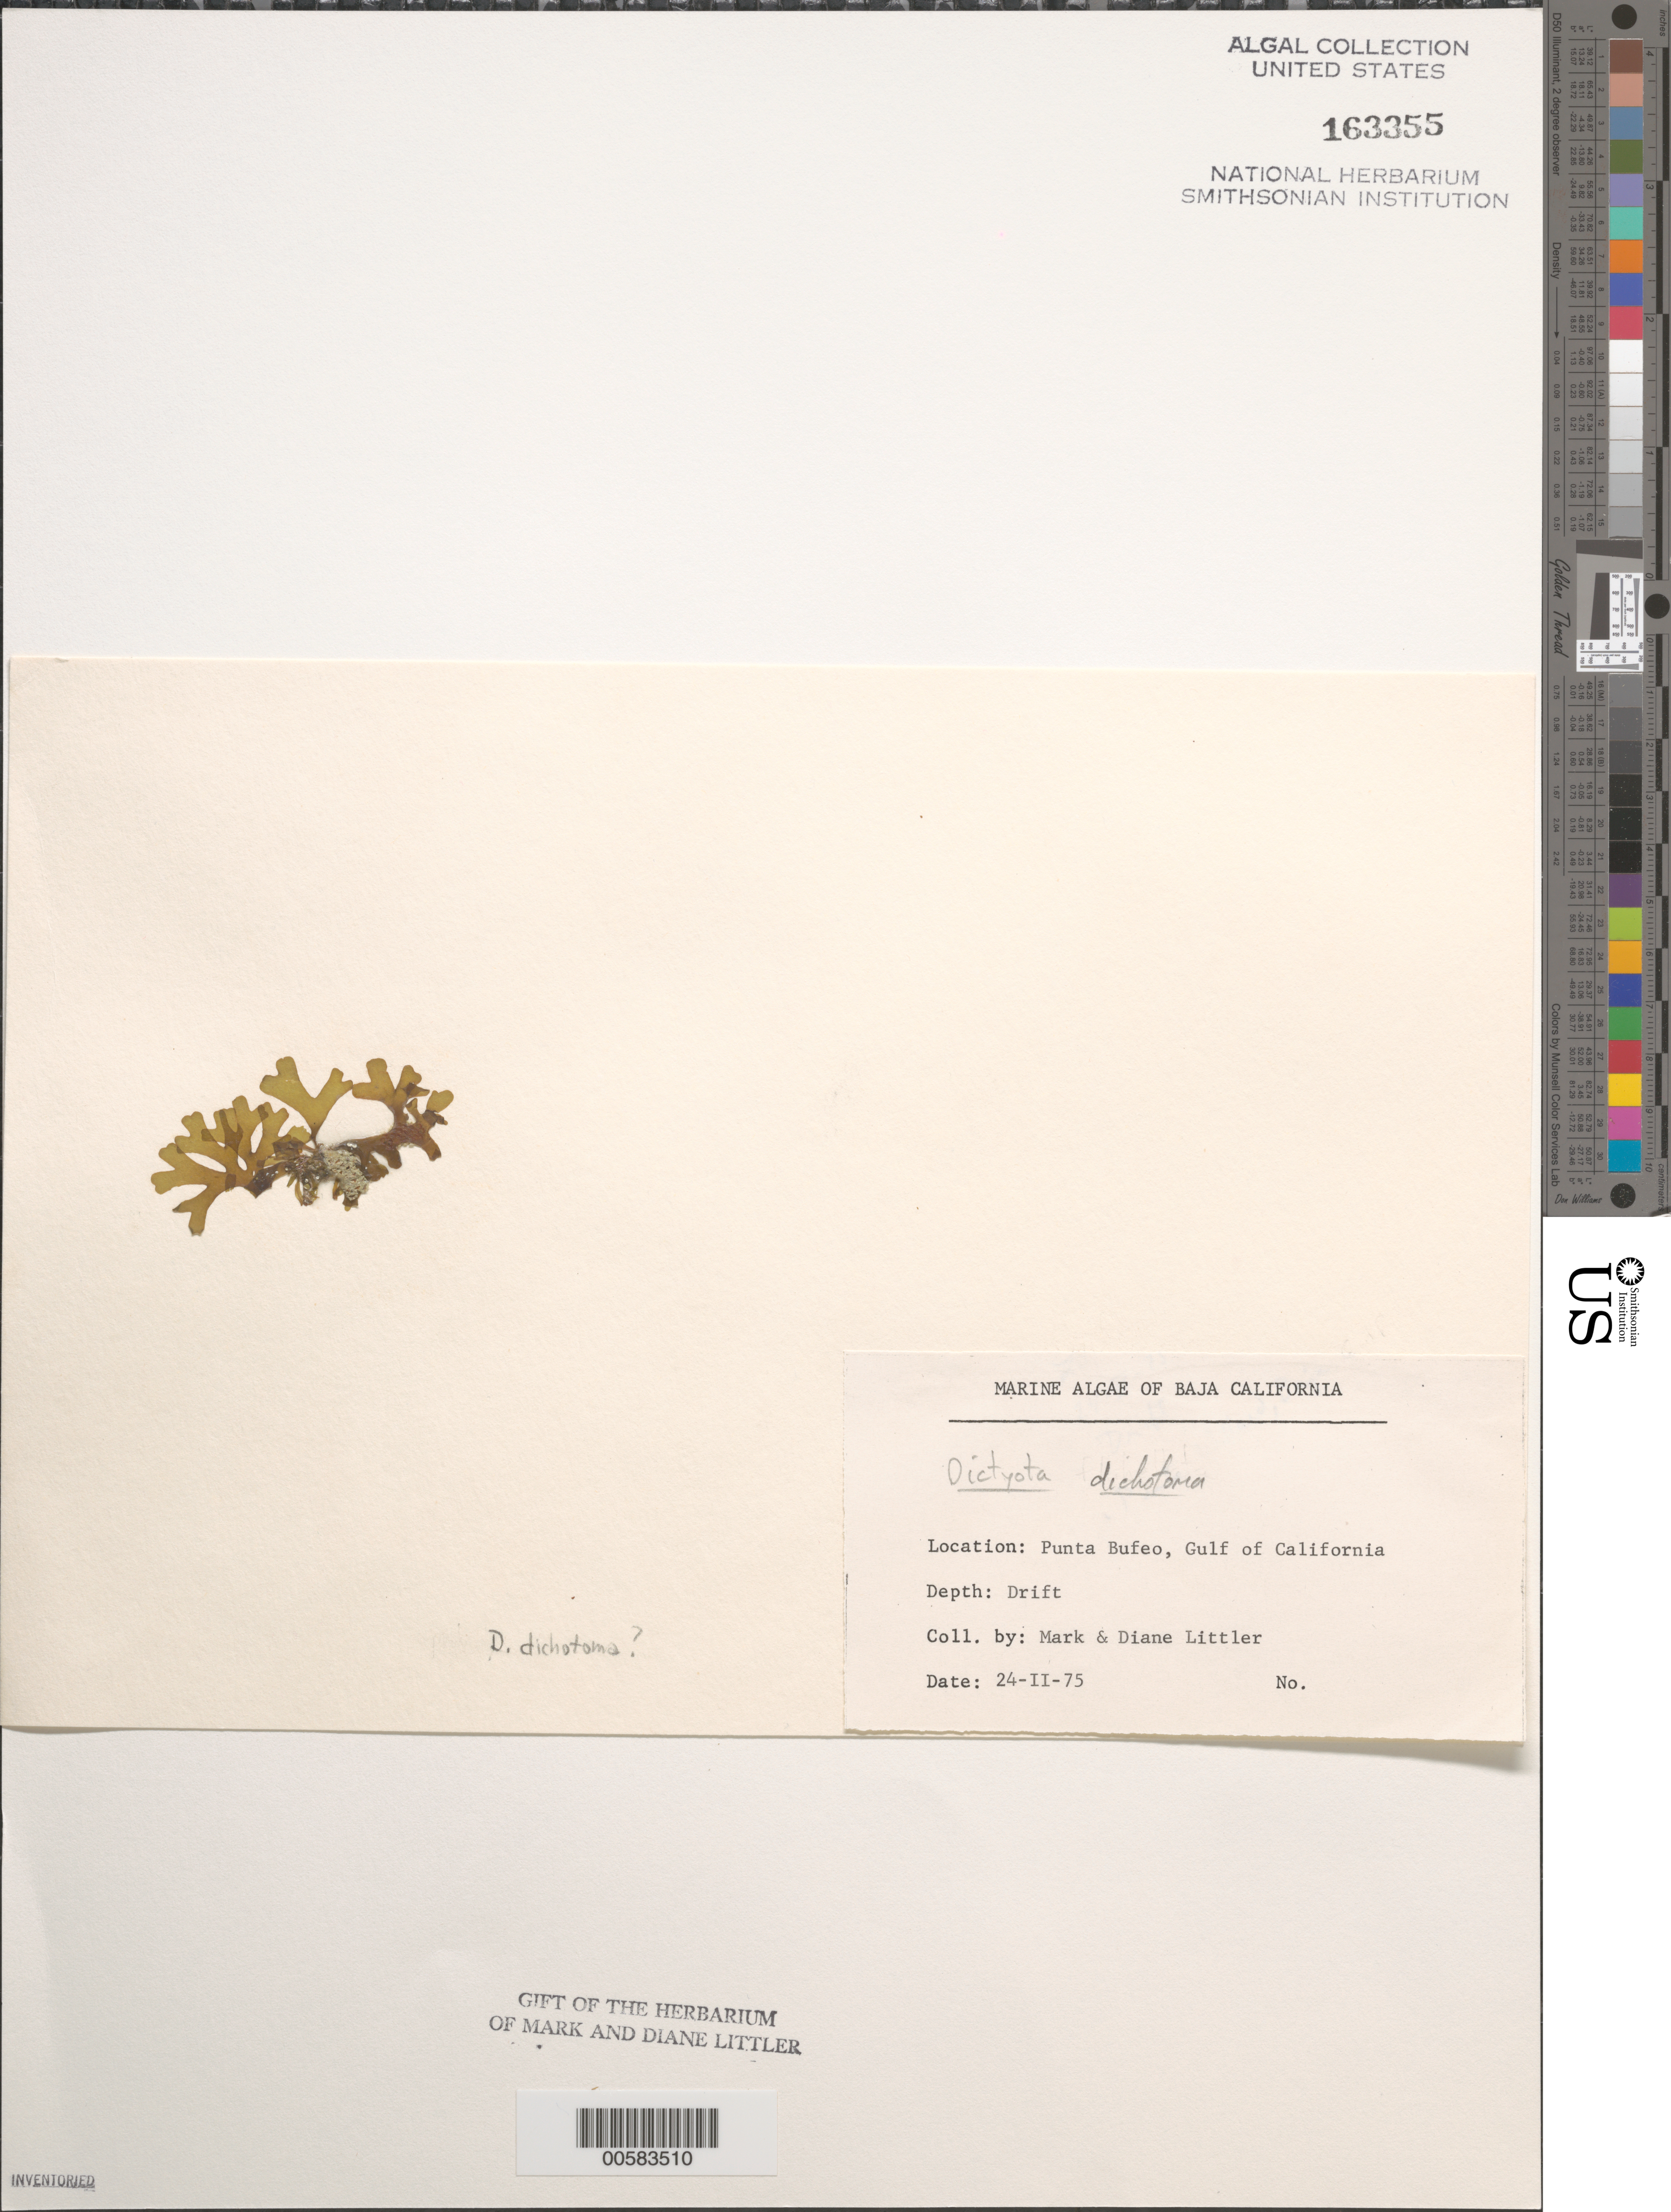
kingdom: Chromista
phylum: Ochrophyta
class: Phaeophyceae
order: Dictyotales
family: Dictyotaceae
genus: Dictyota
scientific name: Dictyota dichotoma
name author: (Huds.) J.V.Lamouroux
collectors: M. M. Littler & D. S. Littler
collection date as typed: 24 Feb 1975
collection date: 1975-02-24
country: Mexico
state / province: Baja California Norte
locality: Punta Bufeo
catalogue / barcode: US 163355